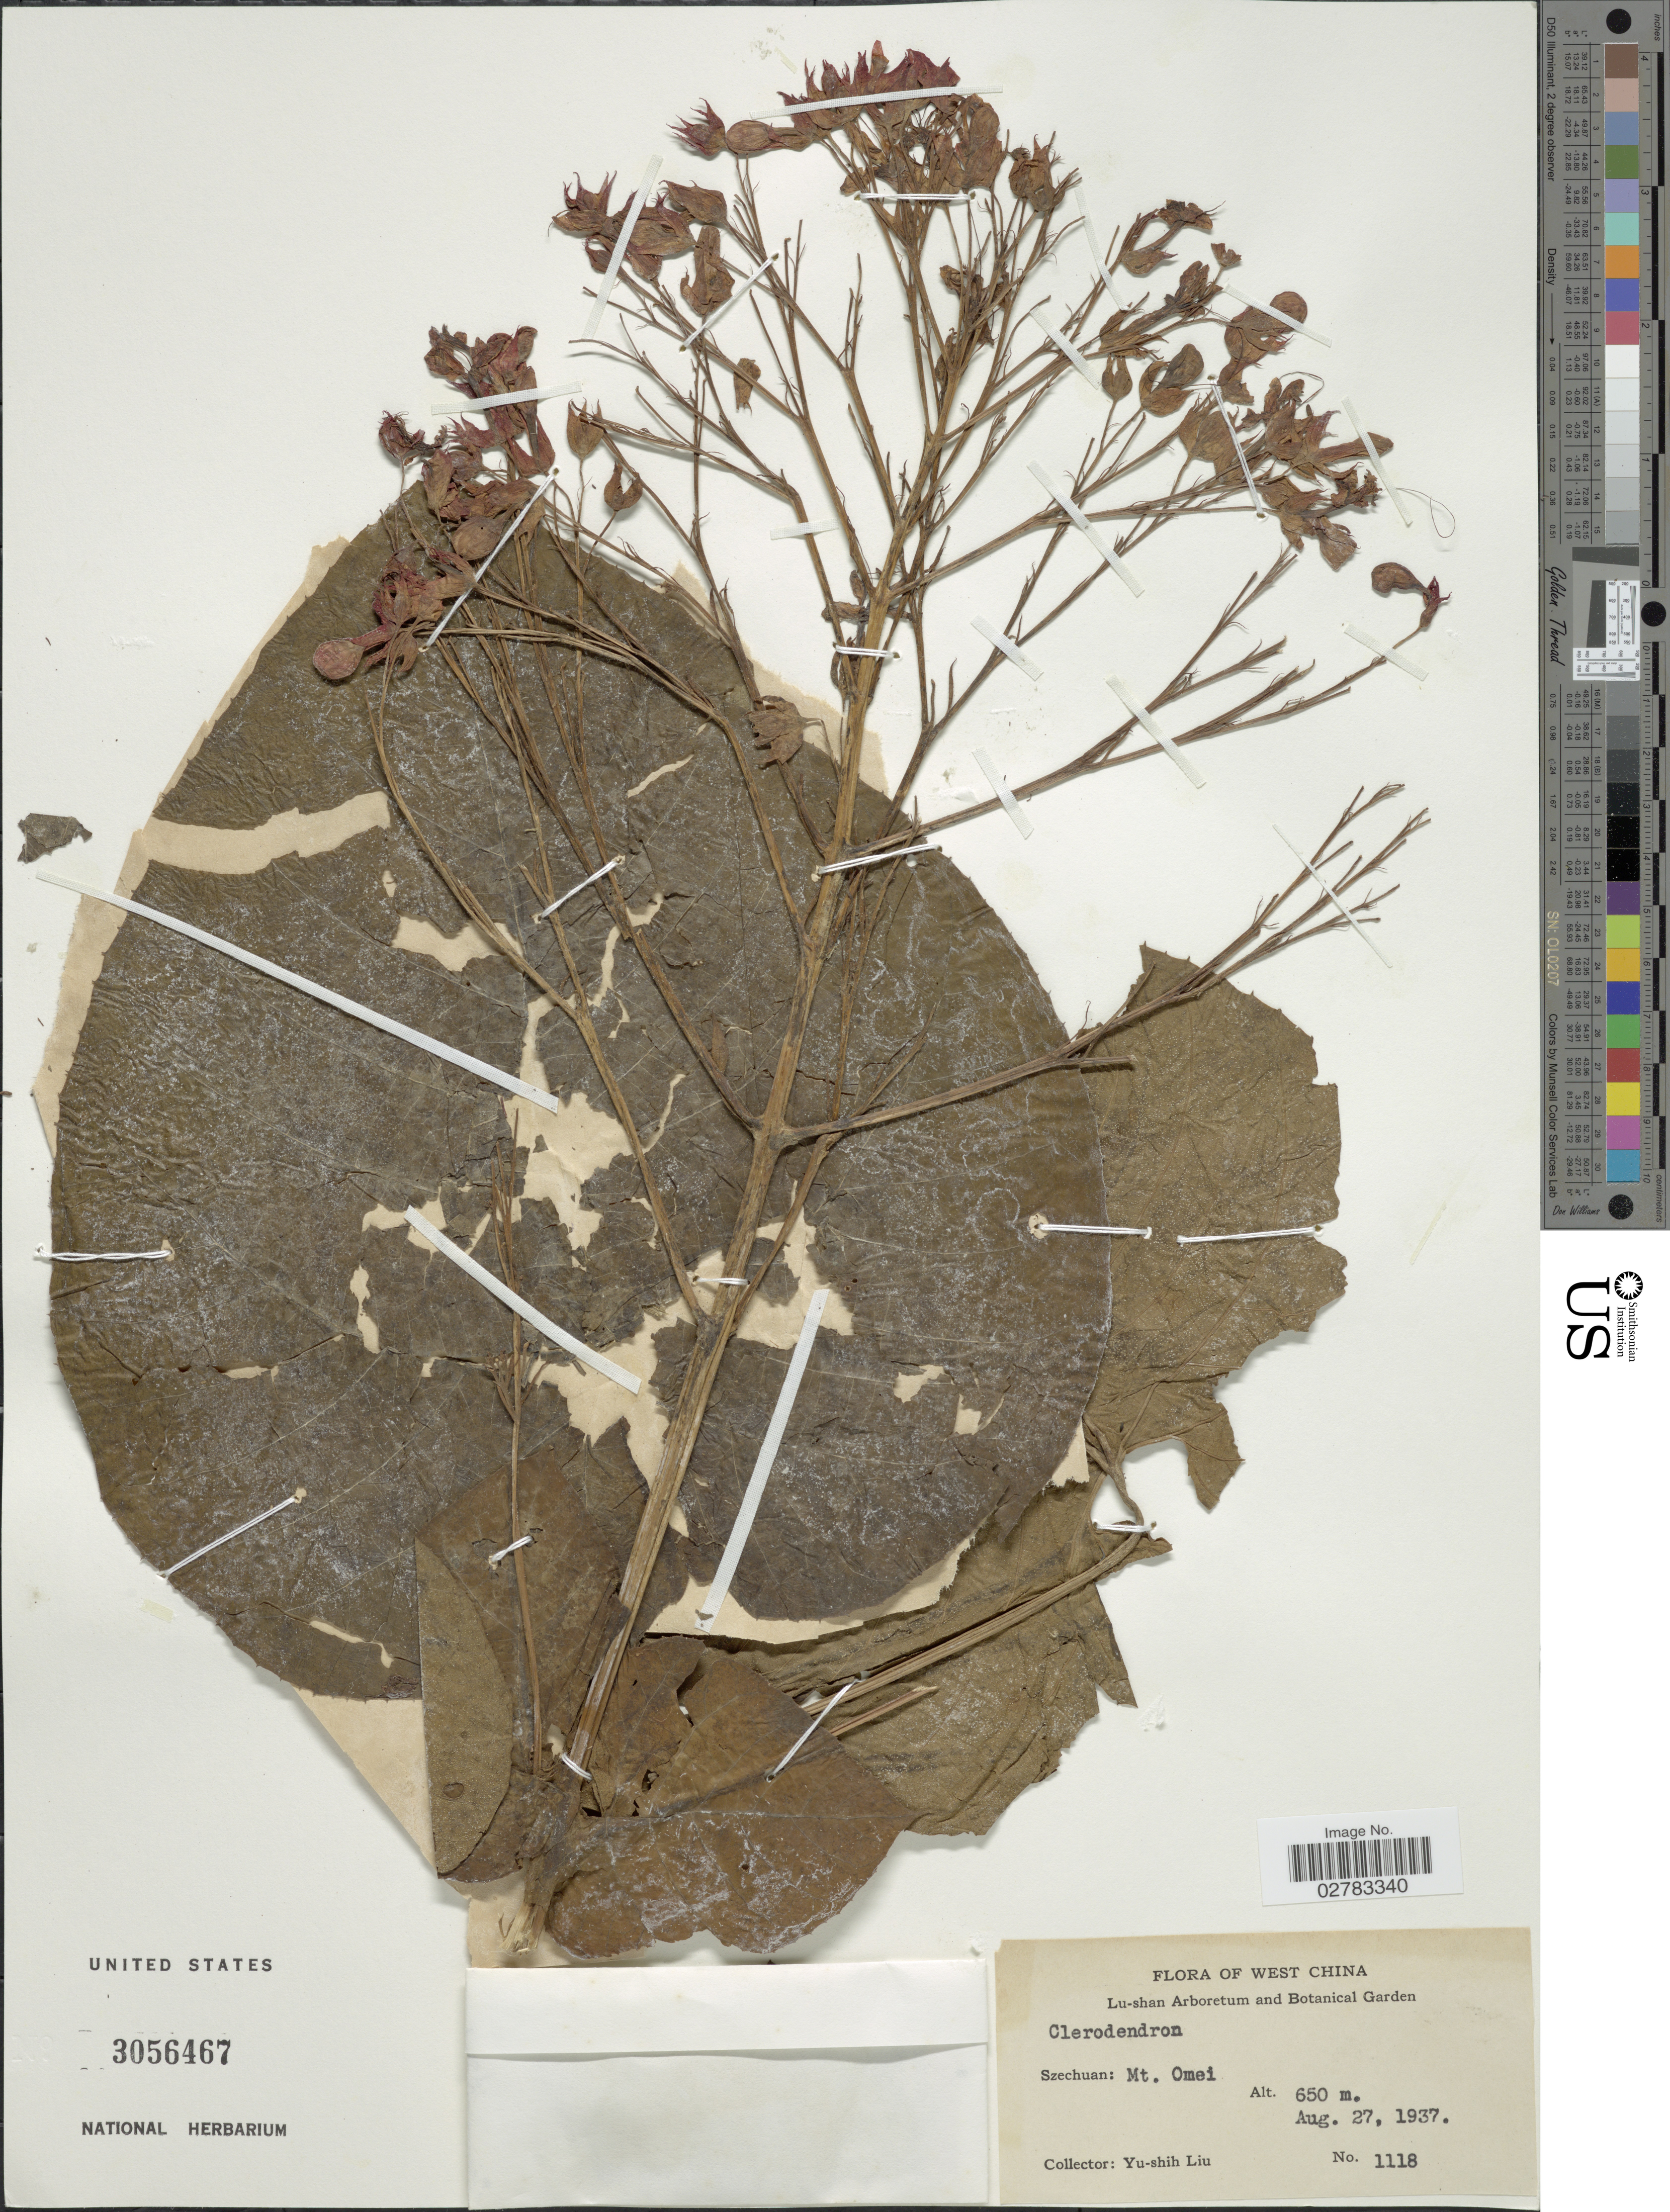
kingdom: Plantae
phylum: Tracheophyta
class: Magnoliopsida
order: Lamiales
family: Lamiaceae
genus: Clerodendrum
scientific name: Clerodendrum sp.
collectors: Y.-S. Liu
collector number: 1118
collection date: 1937-08-27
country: China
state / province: Sichuan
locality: West China, Szechuan: Mt. Omei.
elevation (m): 650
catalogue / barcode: US 3056467